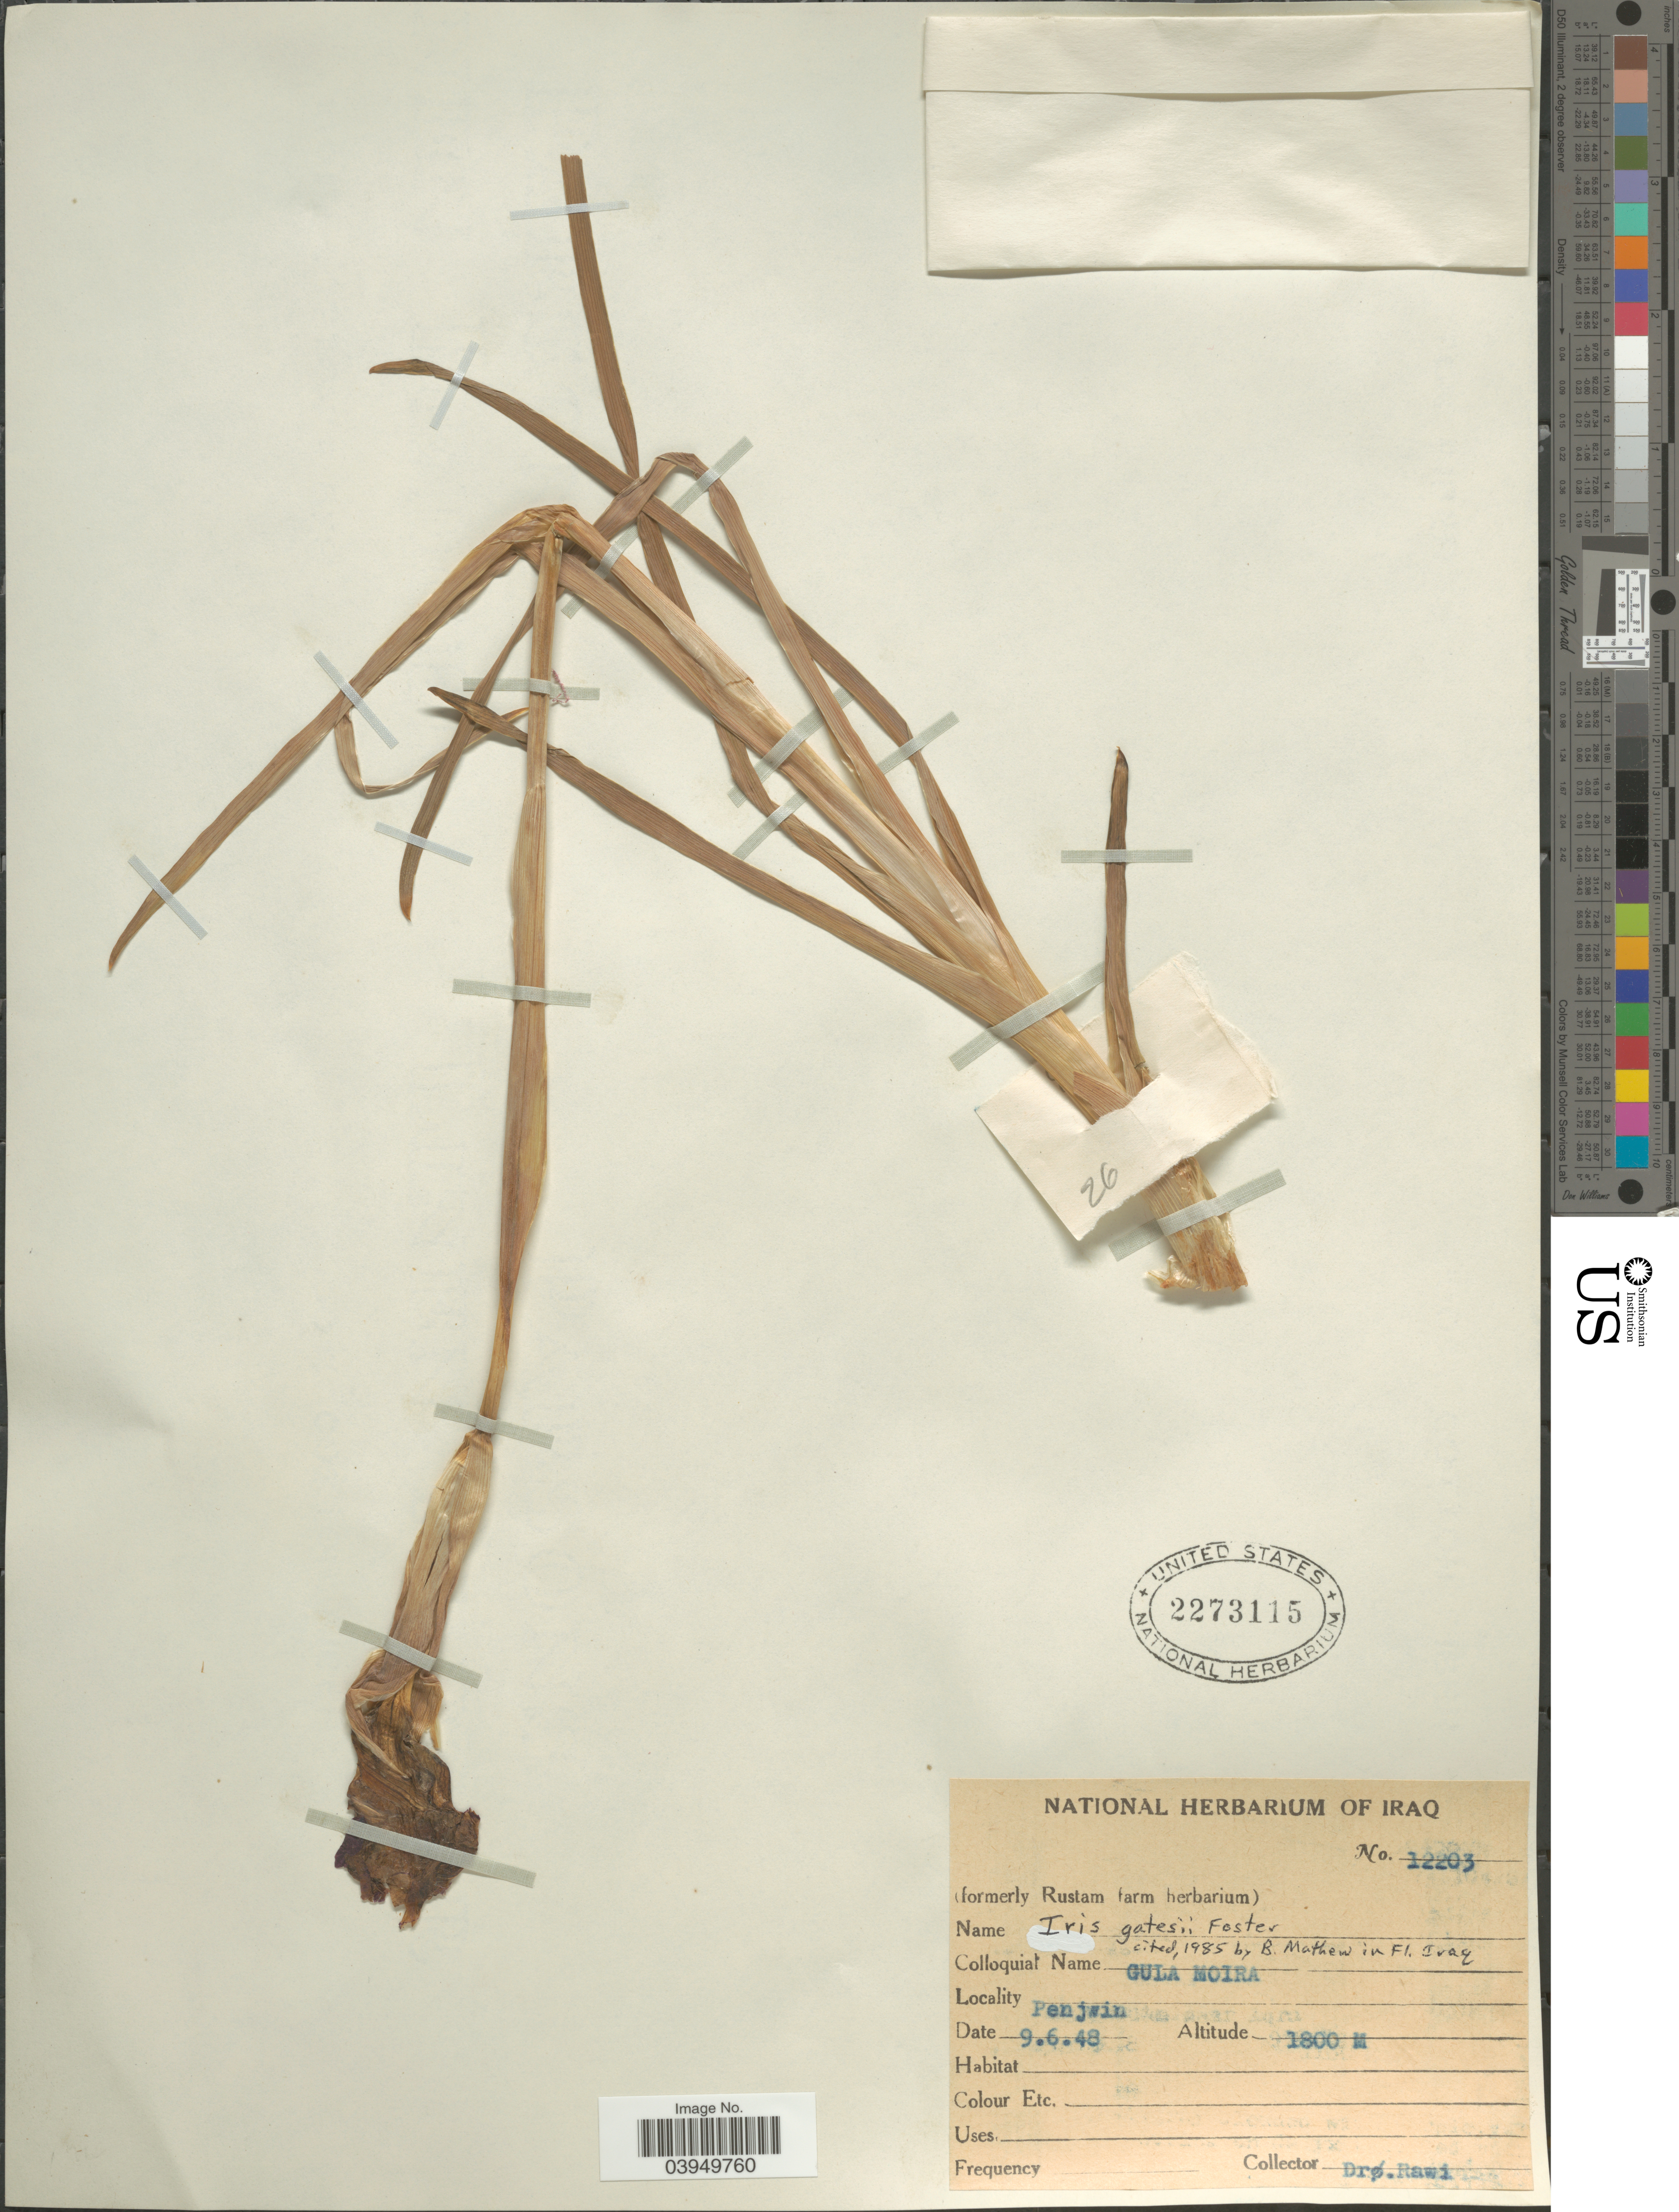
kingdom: Plantae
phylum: Tracheophyta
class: Liliopsida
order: Asparagales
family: Iridaceae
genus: Iris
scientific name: Iris gatesii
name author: Foster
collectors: -. Rawi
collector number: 12203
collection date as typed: Transcribed d/m/y: 9/6/48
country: Iraq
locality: Penjwin.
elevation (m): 1800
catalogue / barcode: US 2273115